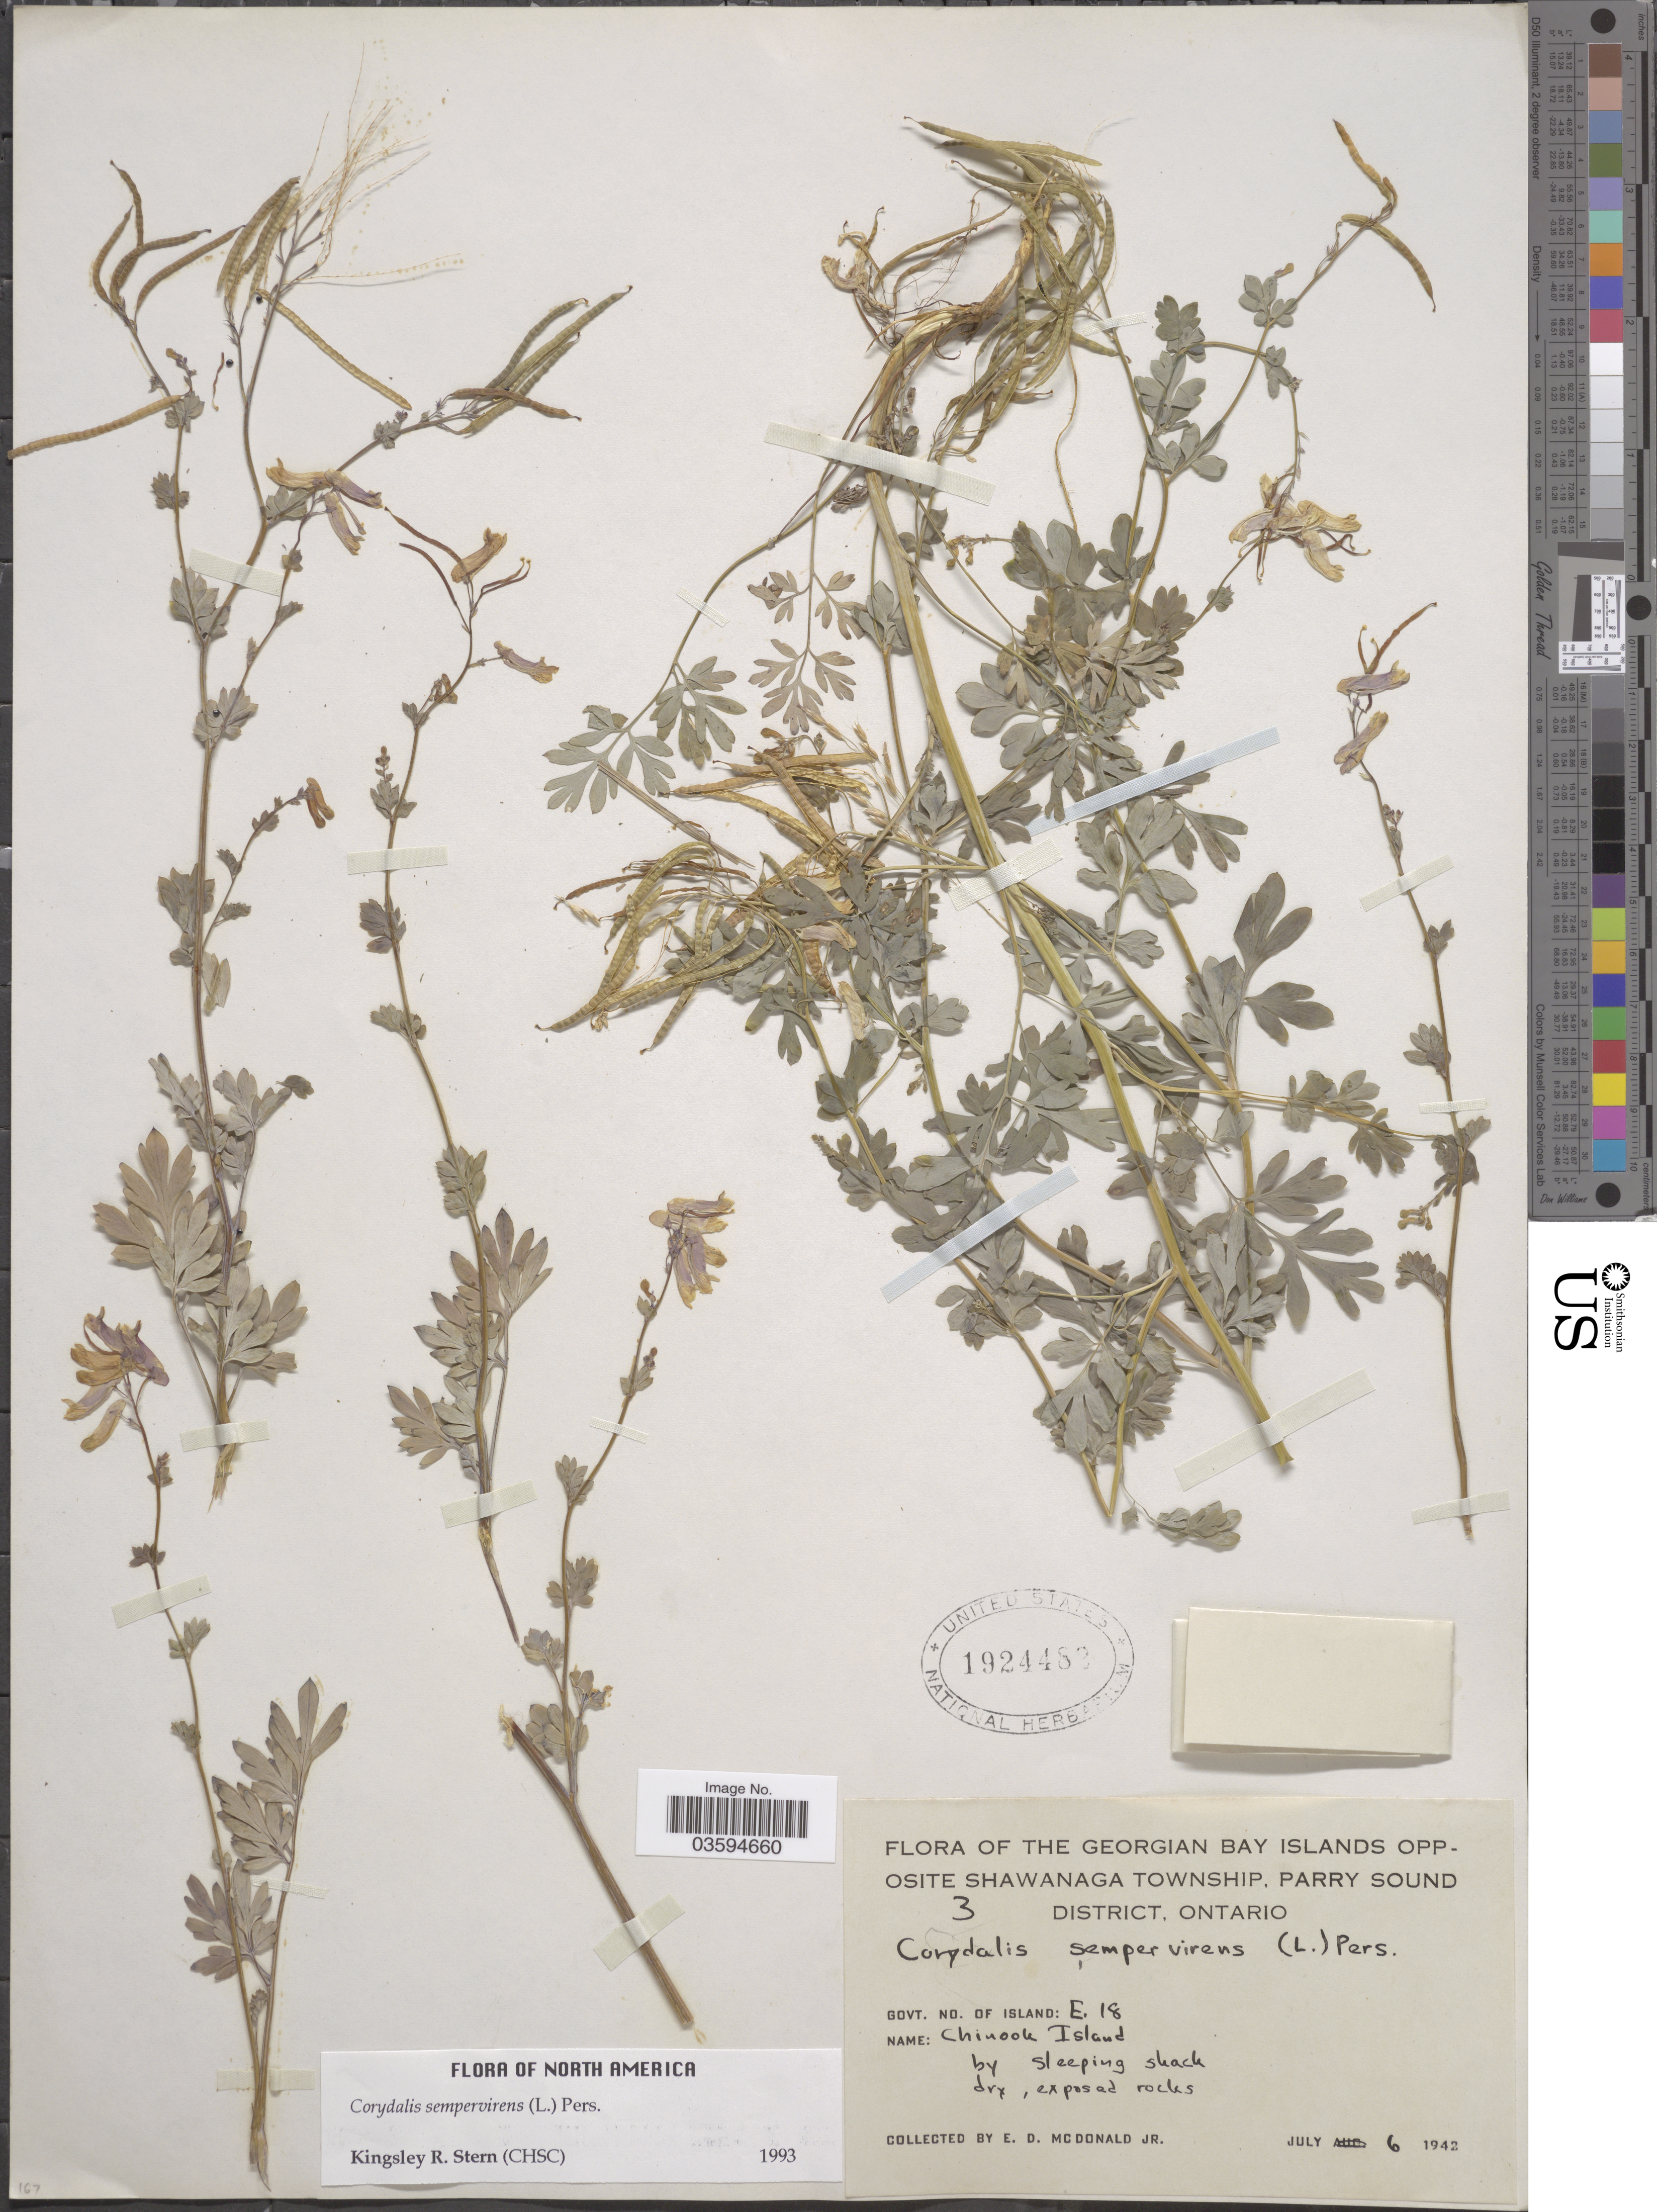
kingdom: Plantae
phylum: Tracheophyta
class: Magnoliopsida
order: Ranunculales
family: Papaveraceae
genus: Capnoides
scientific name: Capnoides sempervirens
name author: (L.) Borkh.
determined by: Strong, M. T., (US), Smithsonian Institution - National Museum of Natural History (UNITED STATES)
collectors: E. D. McDonald Jr.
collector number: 3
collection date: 1942-07-06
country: Canada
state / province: Ontario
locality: The Georgian Bay Islands Opposite Shawanaga Township, Parry Sound District. Govt. No. of Island: E. 18. Chinook Island by sleeping shack.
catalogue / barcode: US 1924482